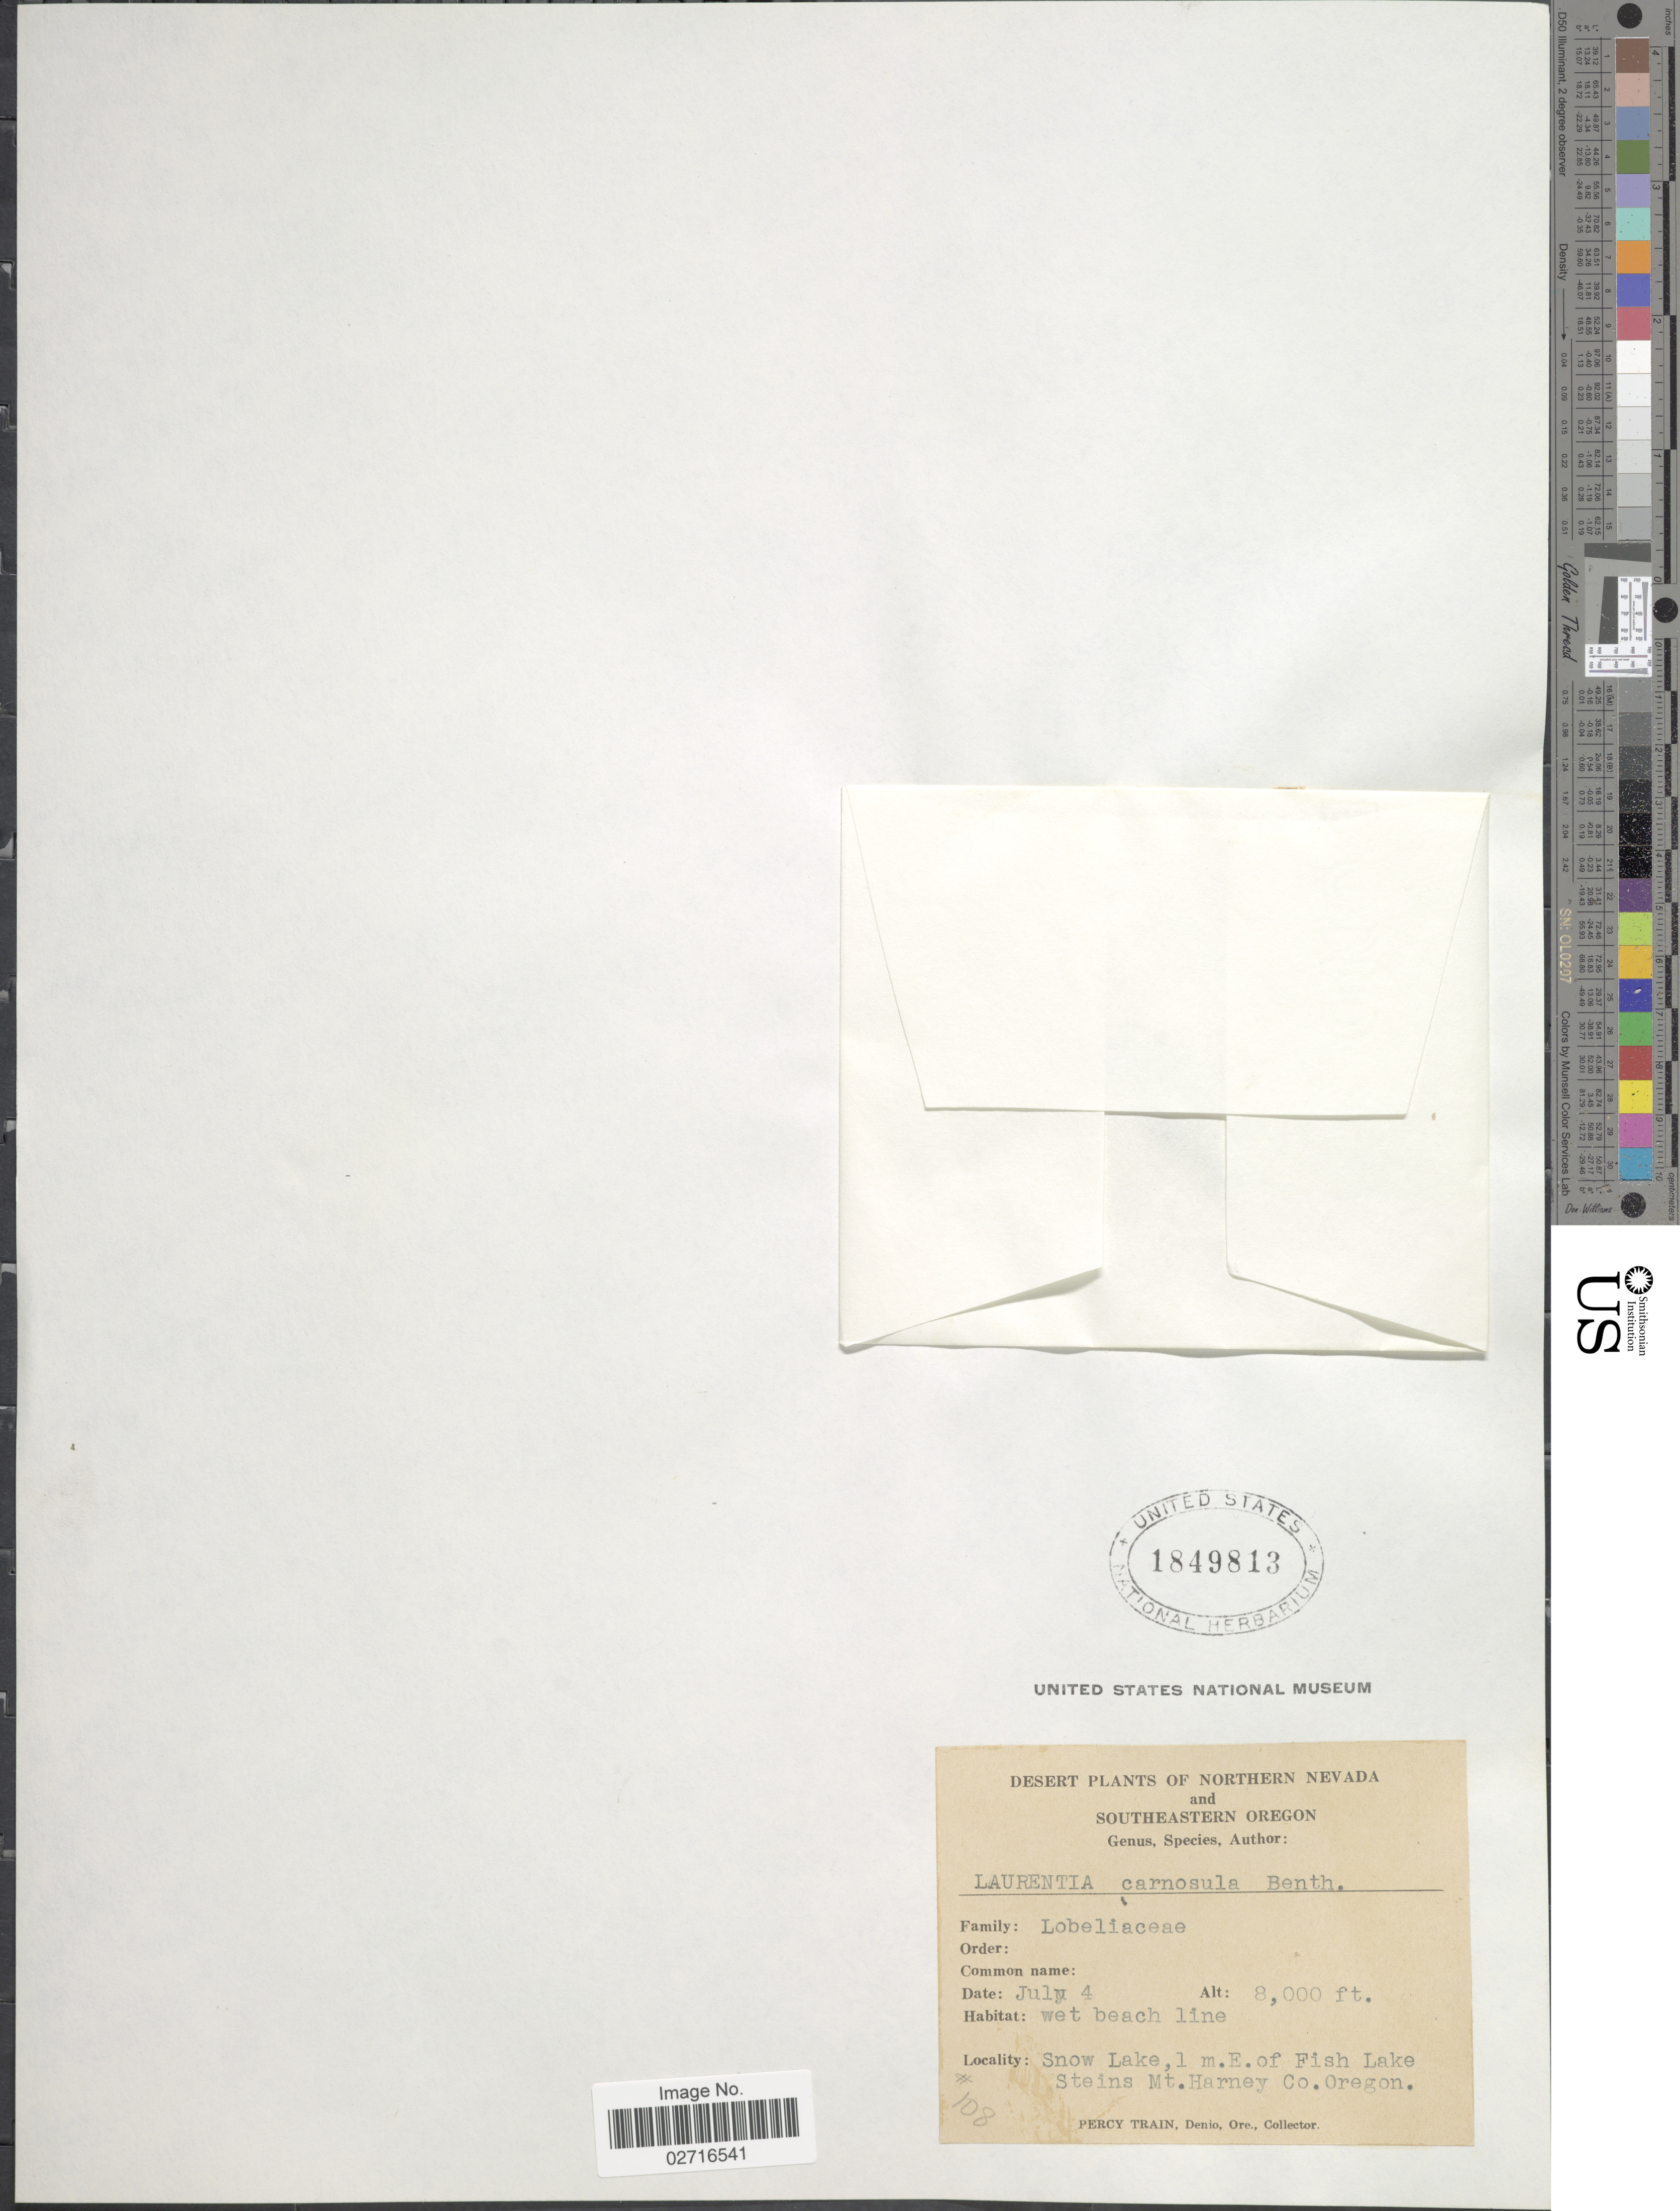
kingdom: Plantae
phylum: Tracheophyta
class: Magnoliopsida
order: Asterales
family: Campanulaceae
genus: Laurentia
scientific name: Laurentia carnosula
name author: (Hook. & Arn.) Benth. ex A. Gray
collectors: P. Train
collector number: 108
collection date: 1934-07-04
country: United States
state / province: Oregon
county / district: Harney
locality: Southeastern Oregon, Snow Lake, 1 m. E. of Fish Lake Steens Mt. Harney Co., wet beach line.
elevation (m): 2438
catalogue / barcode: US 1849813